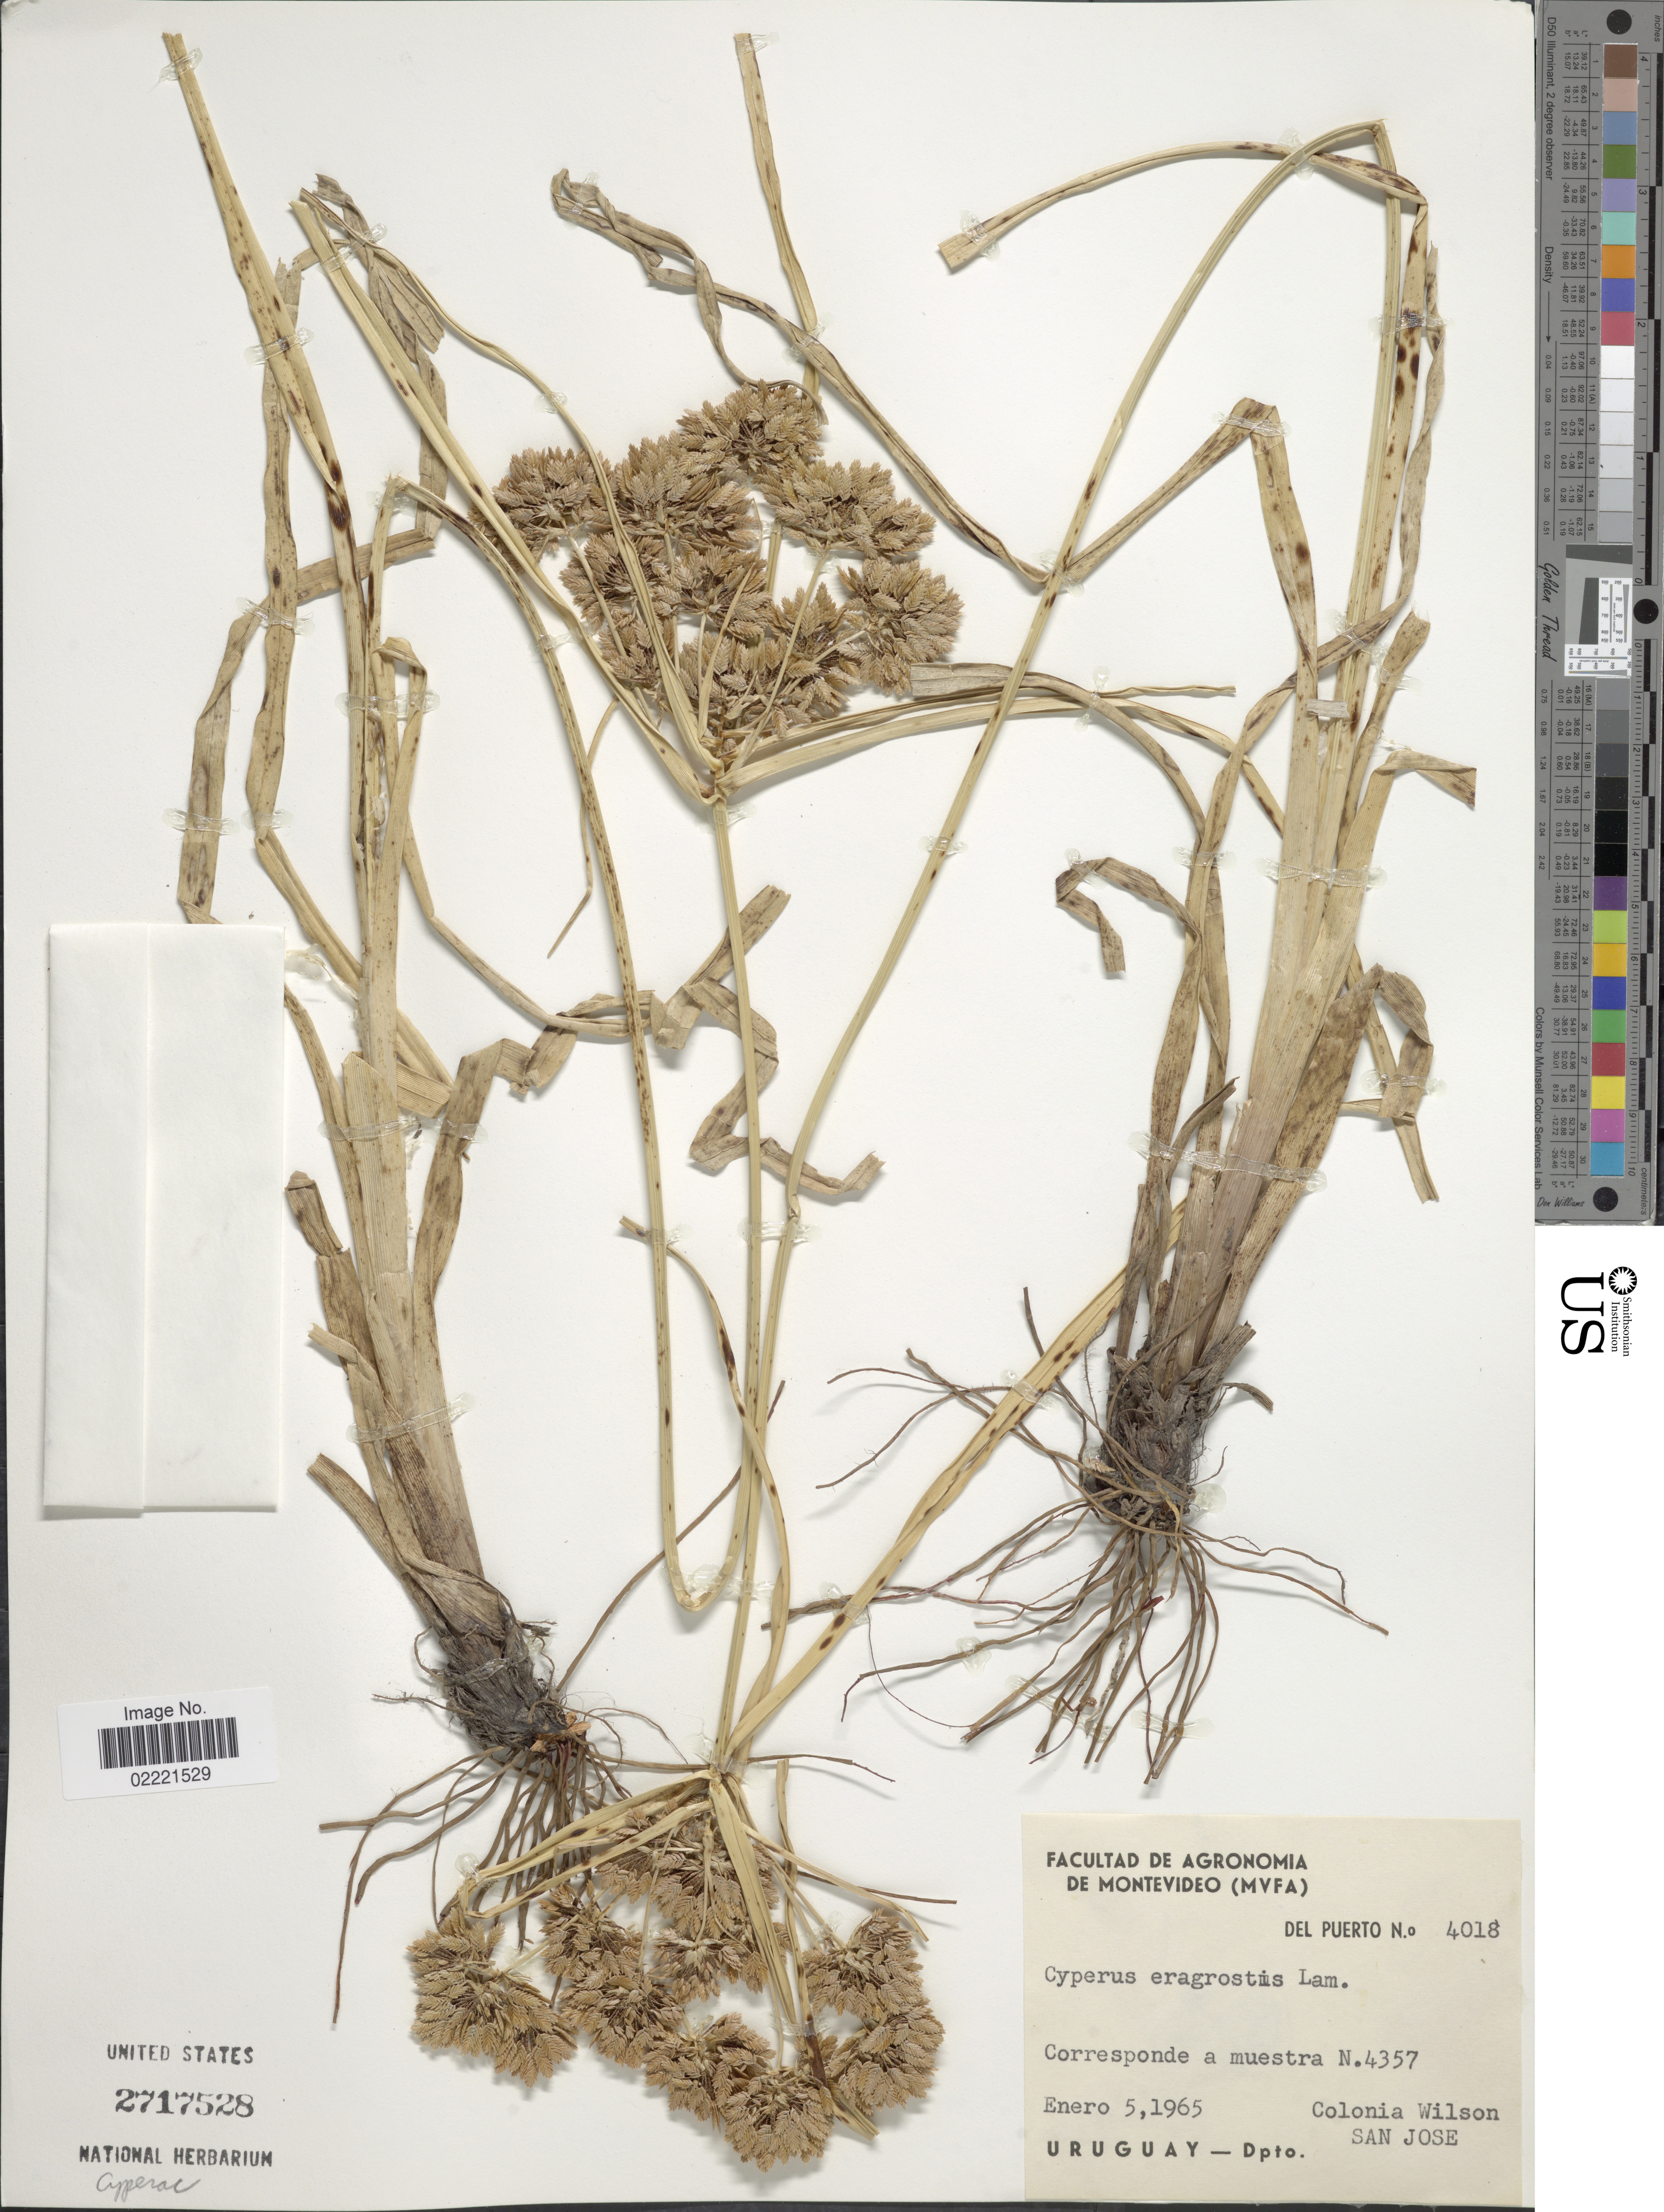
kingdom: Plantae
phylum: Tracheophyta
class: Liliopsida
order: Poales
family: Cyperaceae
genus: Cyperus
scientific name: Cyperus eragrostis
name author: Lam.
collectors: Del Puerto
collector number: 4018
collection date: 1965-01-05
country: Uruguay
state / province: San Jose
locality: Corresponde a muestra, Colonia Wilson, Dpto. San Jose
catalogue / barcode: US 2717528